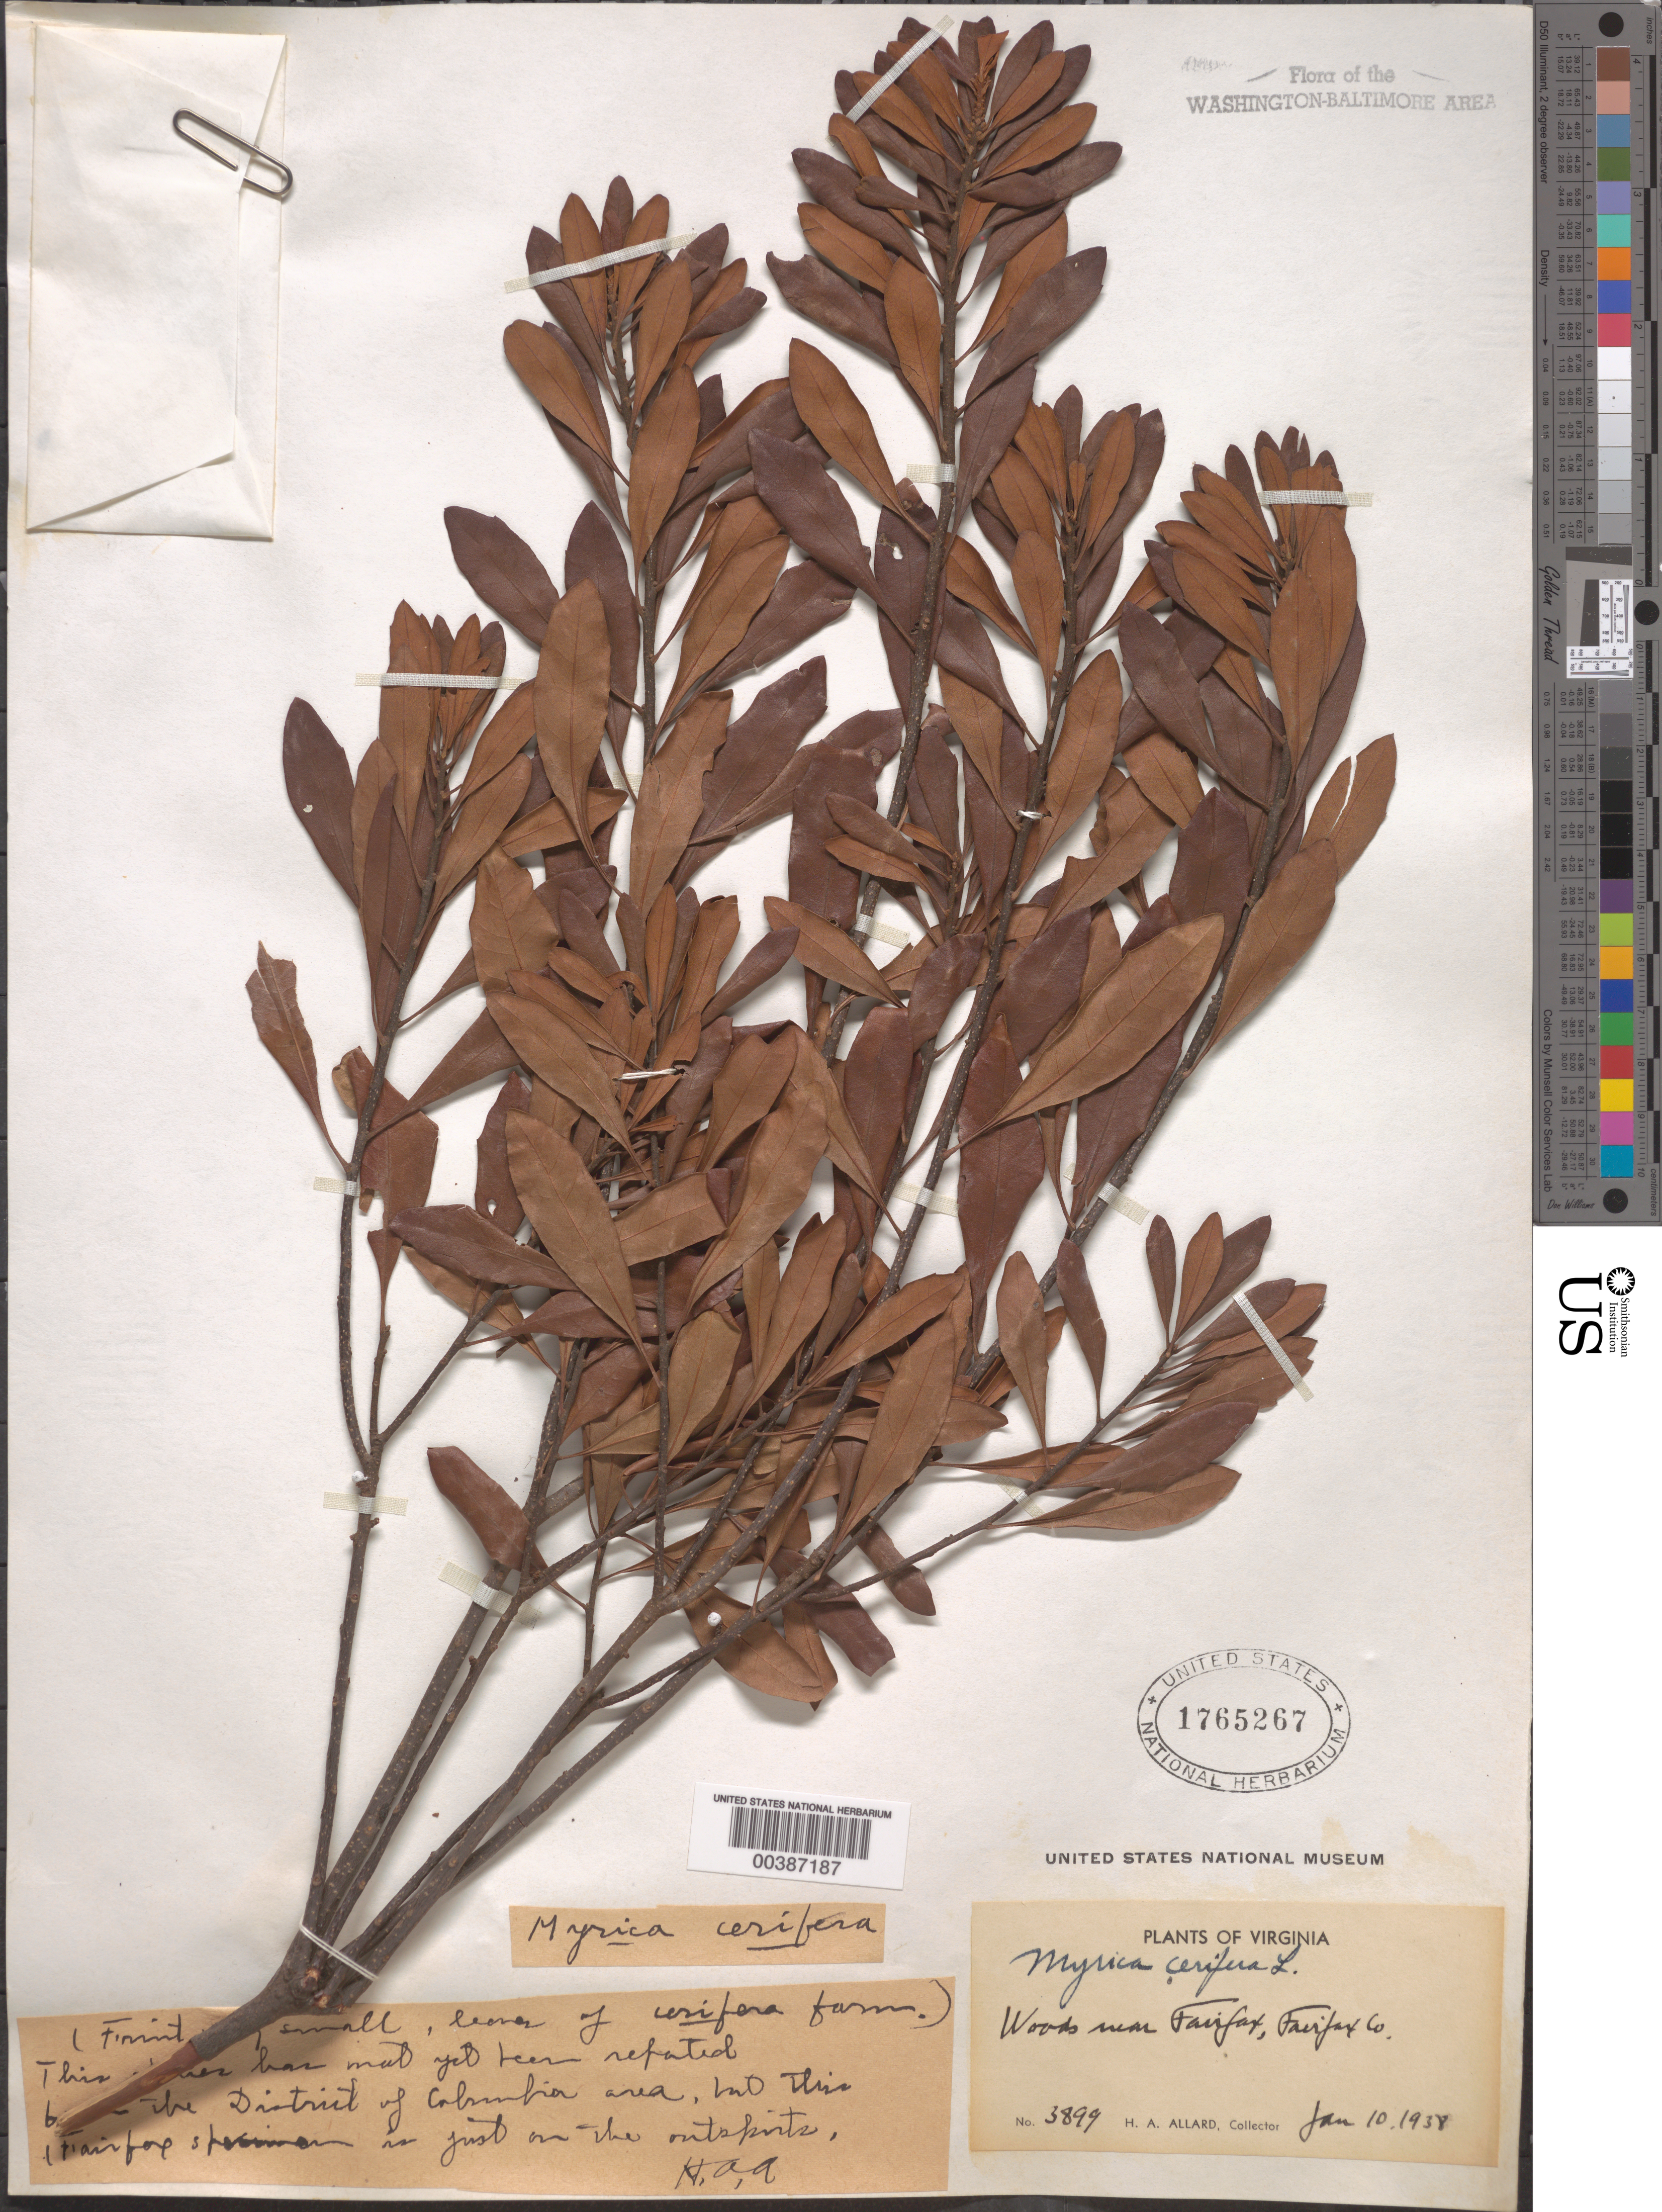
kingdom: Plantae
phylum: Tracheophyta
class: Magnoliopsida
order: Fagales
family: Myricaceae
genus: Morella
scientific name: Morella cerifera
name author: (L.) Small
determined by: Strong, Mark T., (BOT), Smithsonian Institution - National Museum of Natural History (UNITED STATES)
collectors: H. A. Allard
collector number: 3899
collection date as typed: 10 Jan 1938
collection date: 1938-01-10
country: United States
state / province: Virginia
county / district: Fairfax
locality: Fairfax vicinity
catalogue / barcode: US 1765267